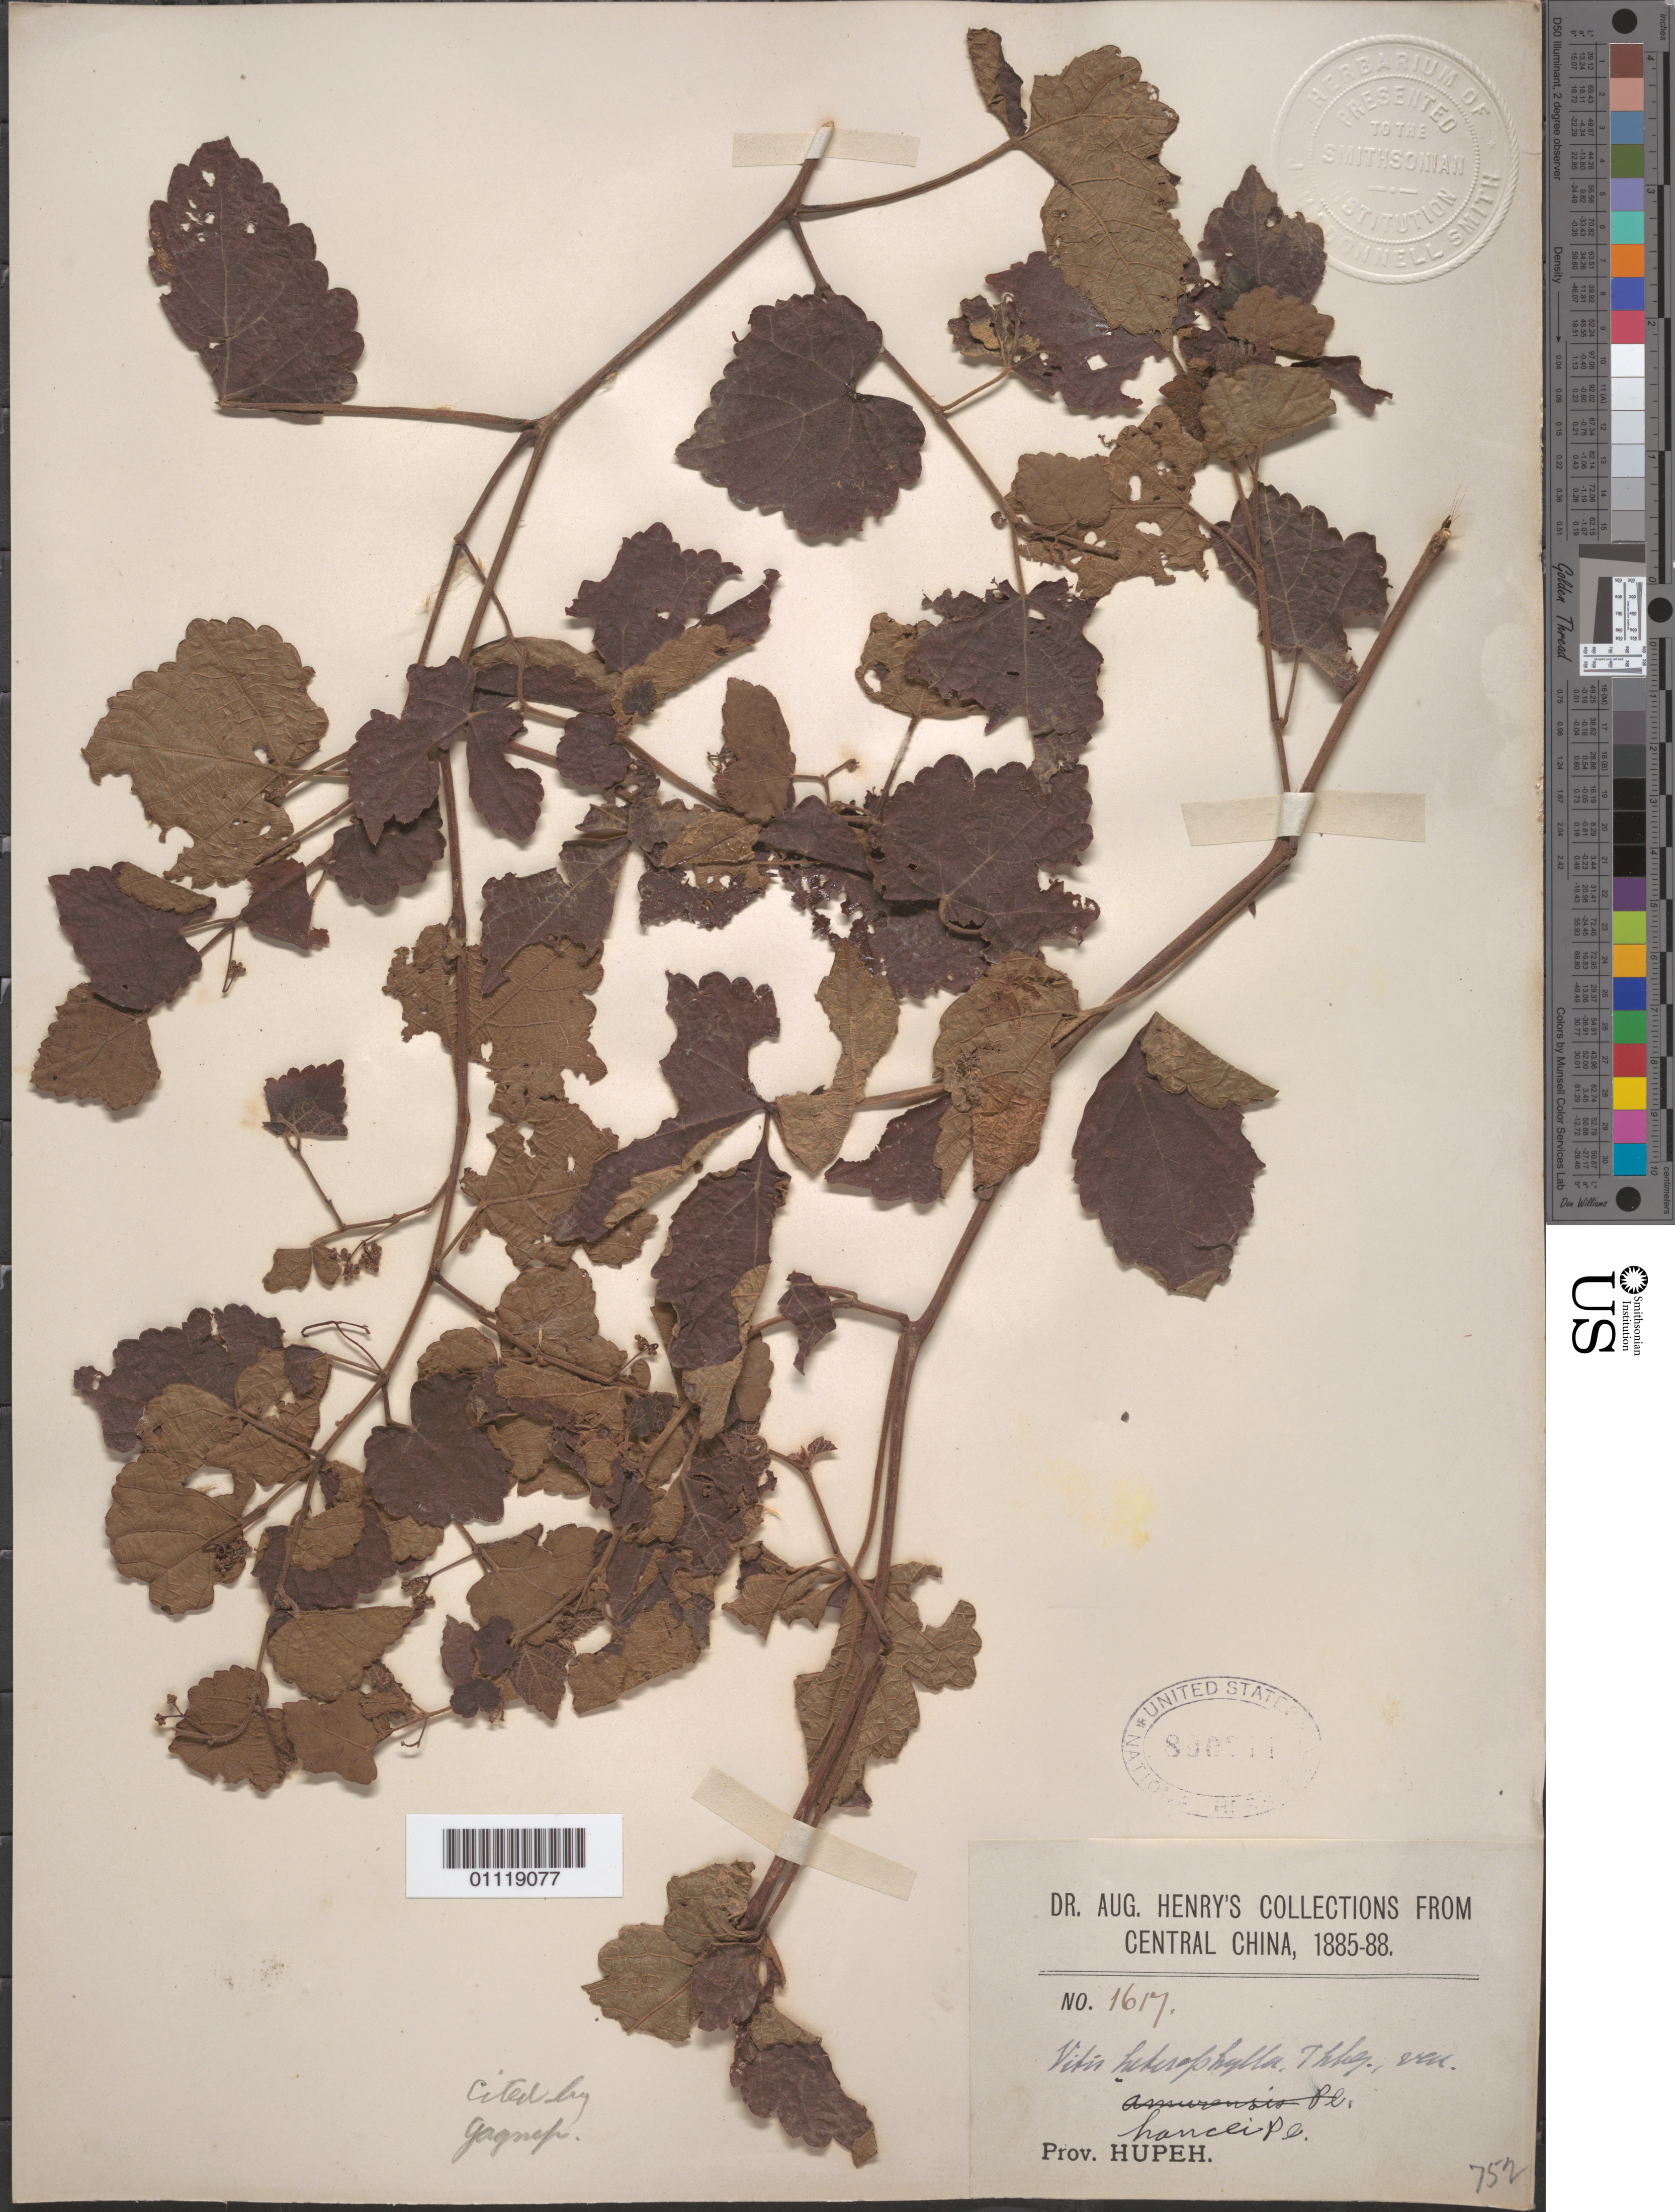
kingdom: Plantae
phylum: Tracheophyta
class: Magnoliopsida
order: Vitales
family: Vitaceae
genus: Ampelopsis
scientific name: Ampelopsis glandulosa var. heterophylla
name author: (Thunb.) Momiy.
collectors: A. Henry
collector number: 1617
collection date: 1885/1888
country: China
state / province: Hubei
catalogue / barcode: US 890811?